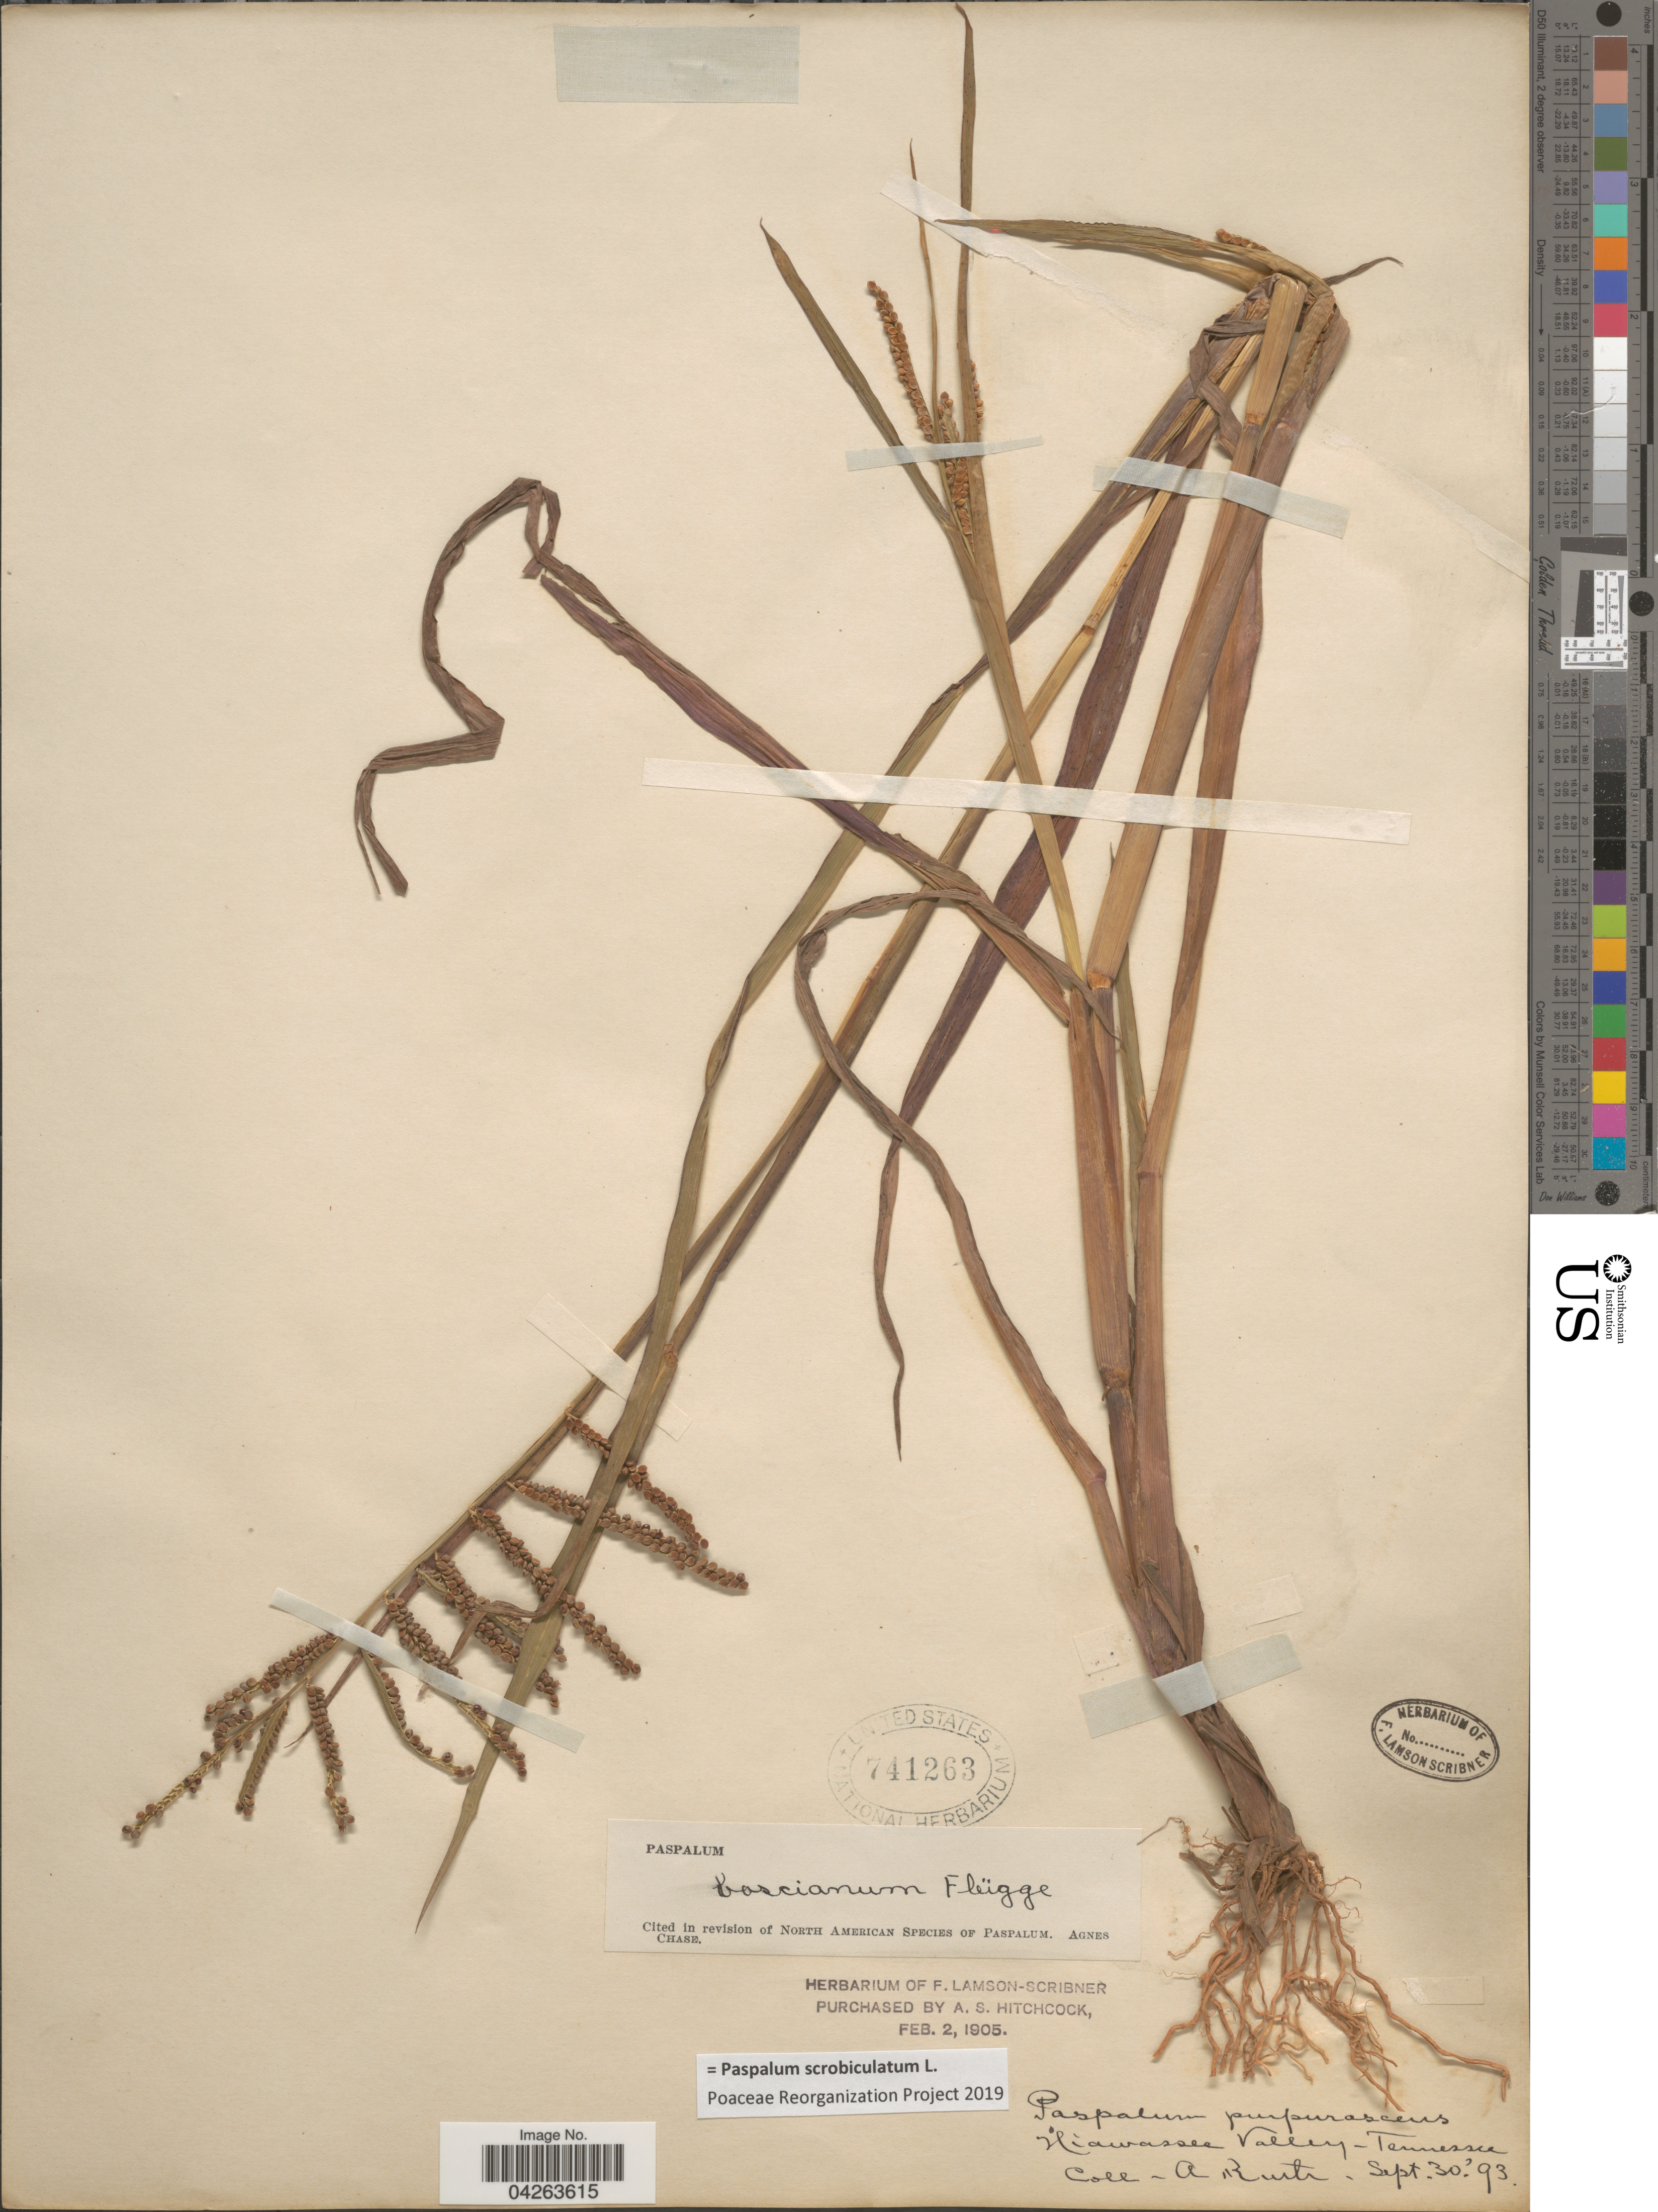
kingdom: Plantae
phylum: Tracheophyta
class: Liliopsida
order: Poales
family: Poaceae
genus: Paspalum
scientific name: Paspalum scrobiculatum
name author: L.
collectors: A. Ruth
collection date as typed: Transcribed d/m/y: 30/9/93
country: United States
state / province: Tennessee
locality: Hiawassee Valley.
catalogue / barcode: US 741263